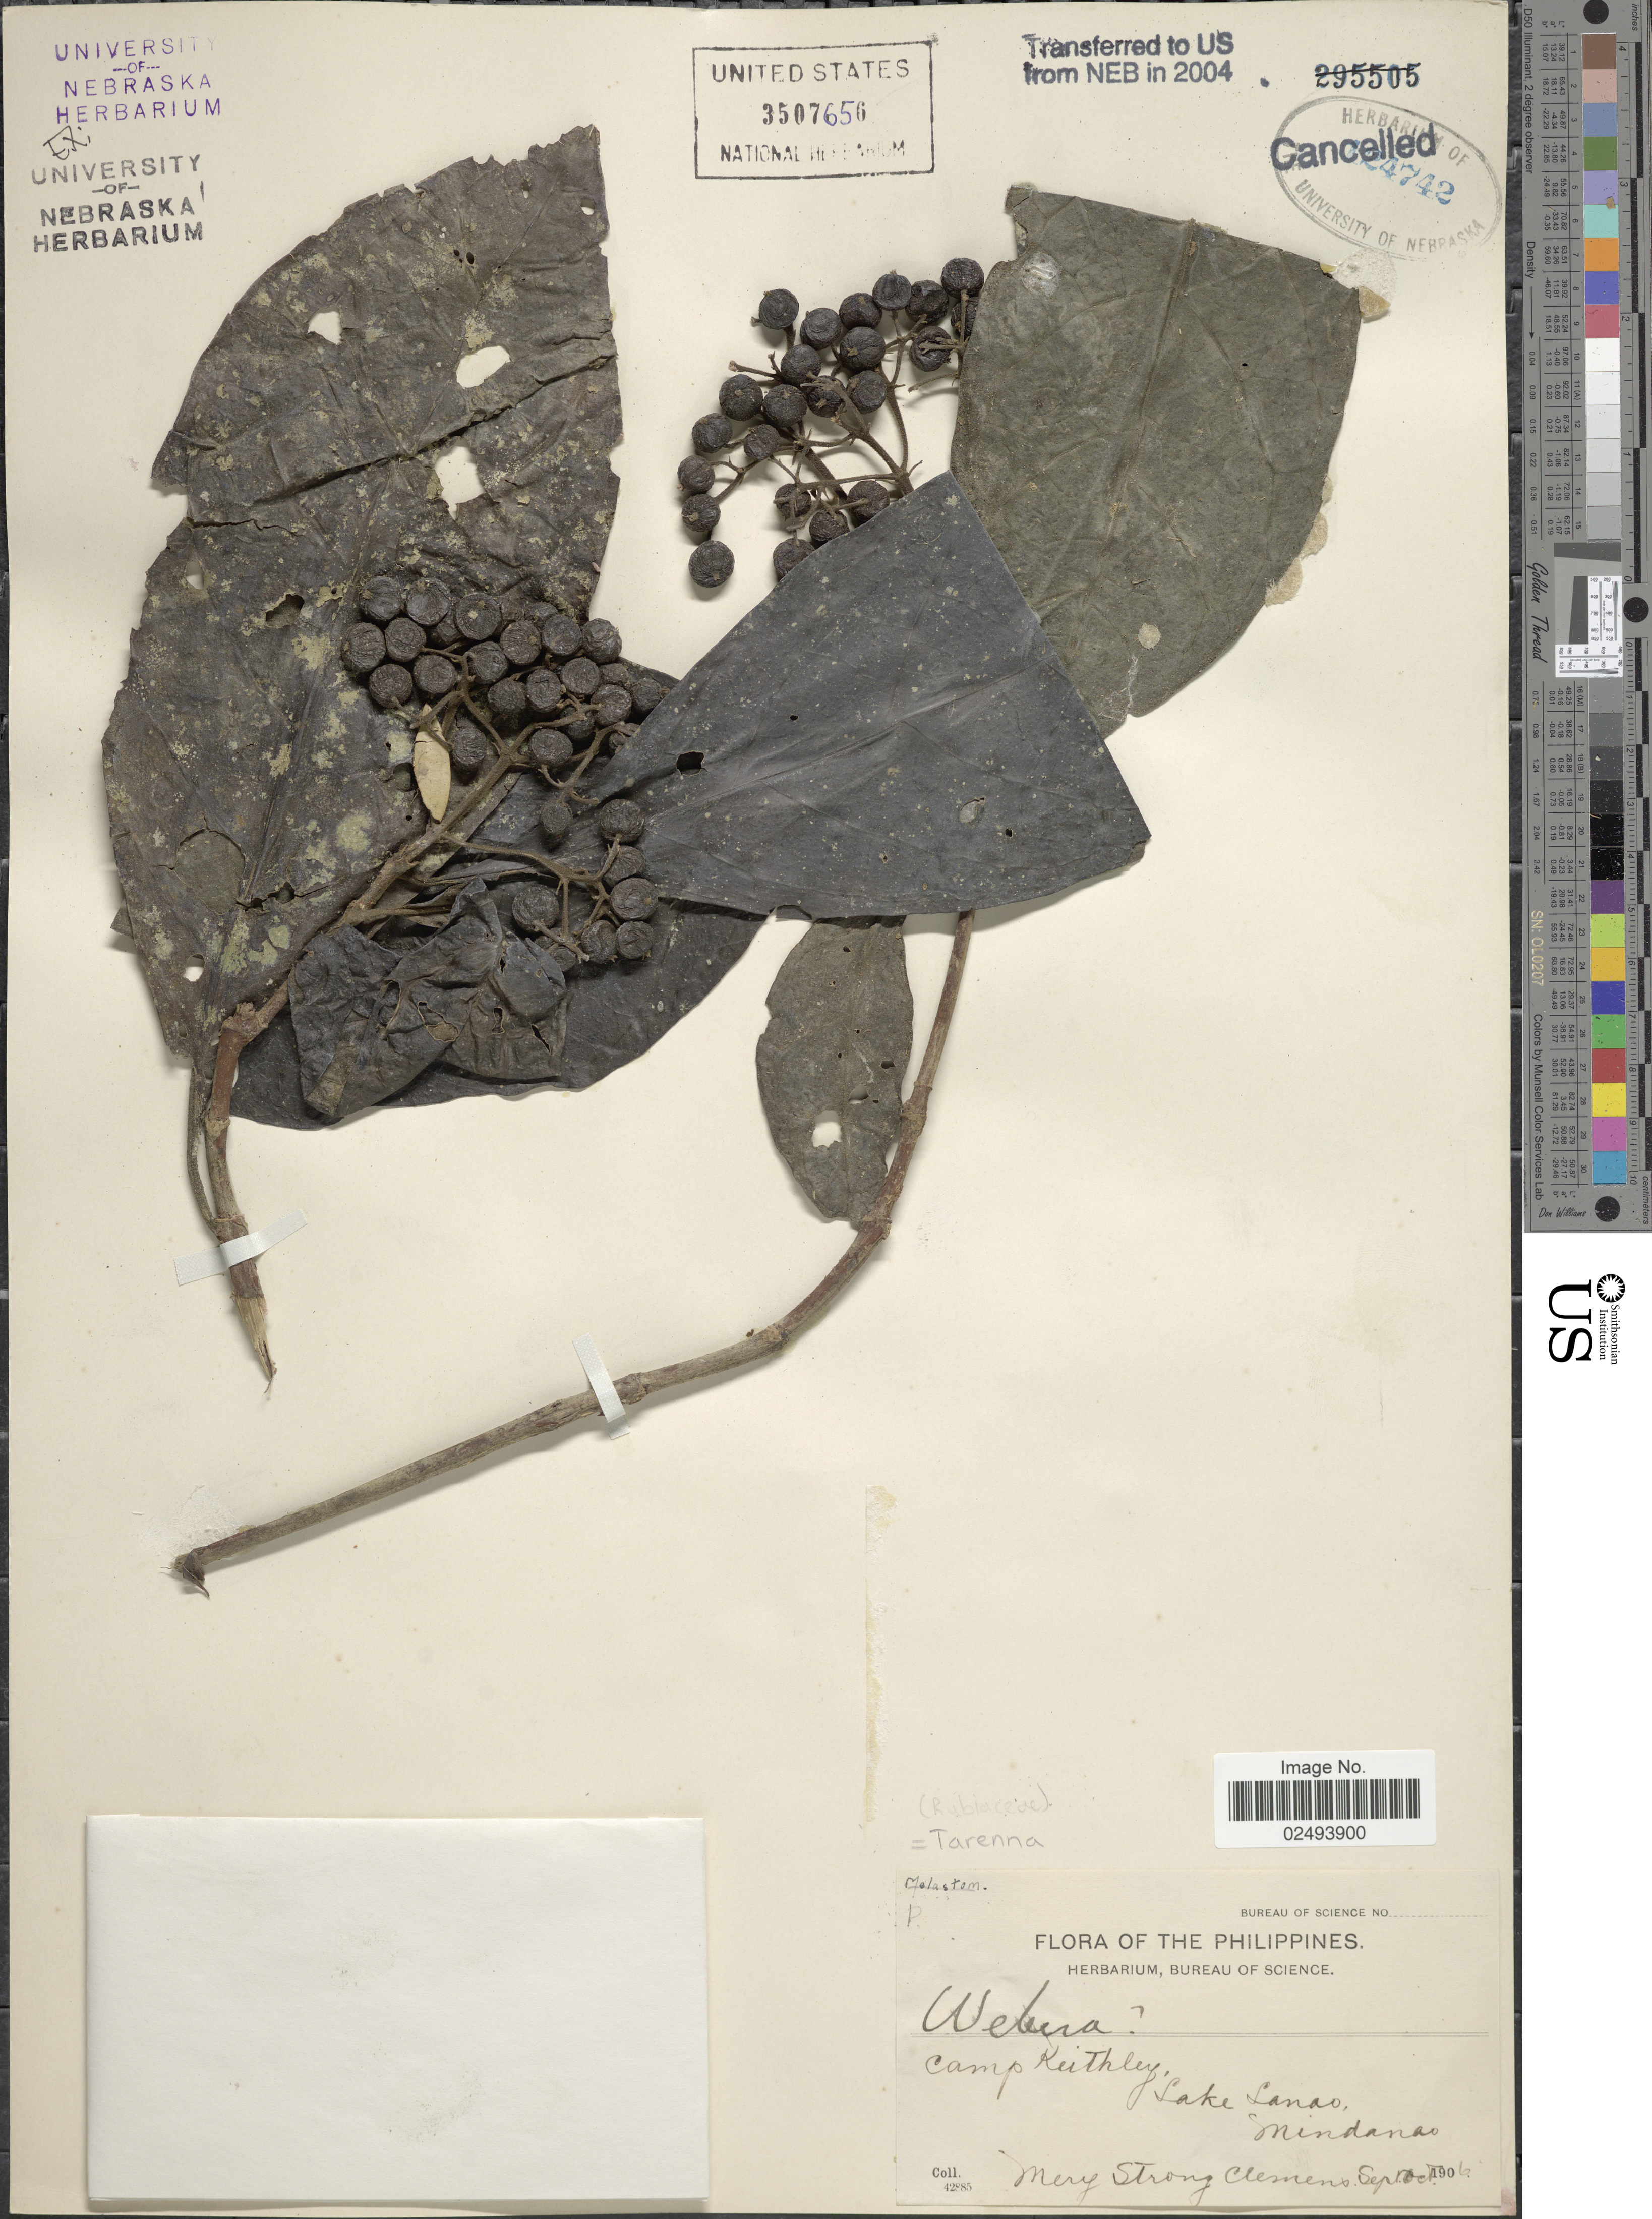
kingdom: Plantae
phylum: Tracheophyta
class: Magnoliopsida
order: Gentianales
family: Rubiaceae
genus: Tarenna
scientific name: Tarenna sp.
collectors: M. S. Clemens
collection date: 1906-09/1906-10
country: Philippines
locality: Camp Keithley, Lake Lanao, Mindanao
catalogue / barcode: US 3507656